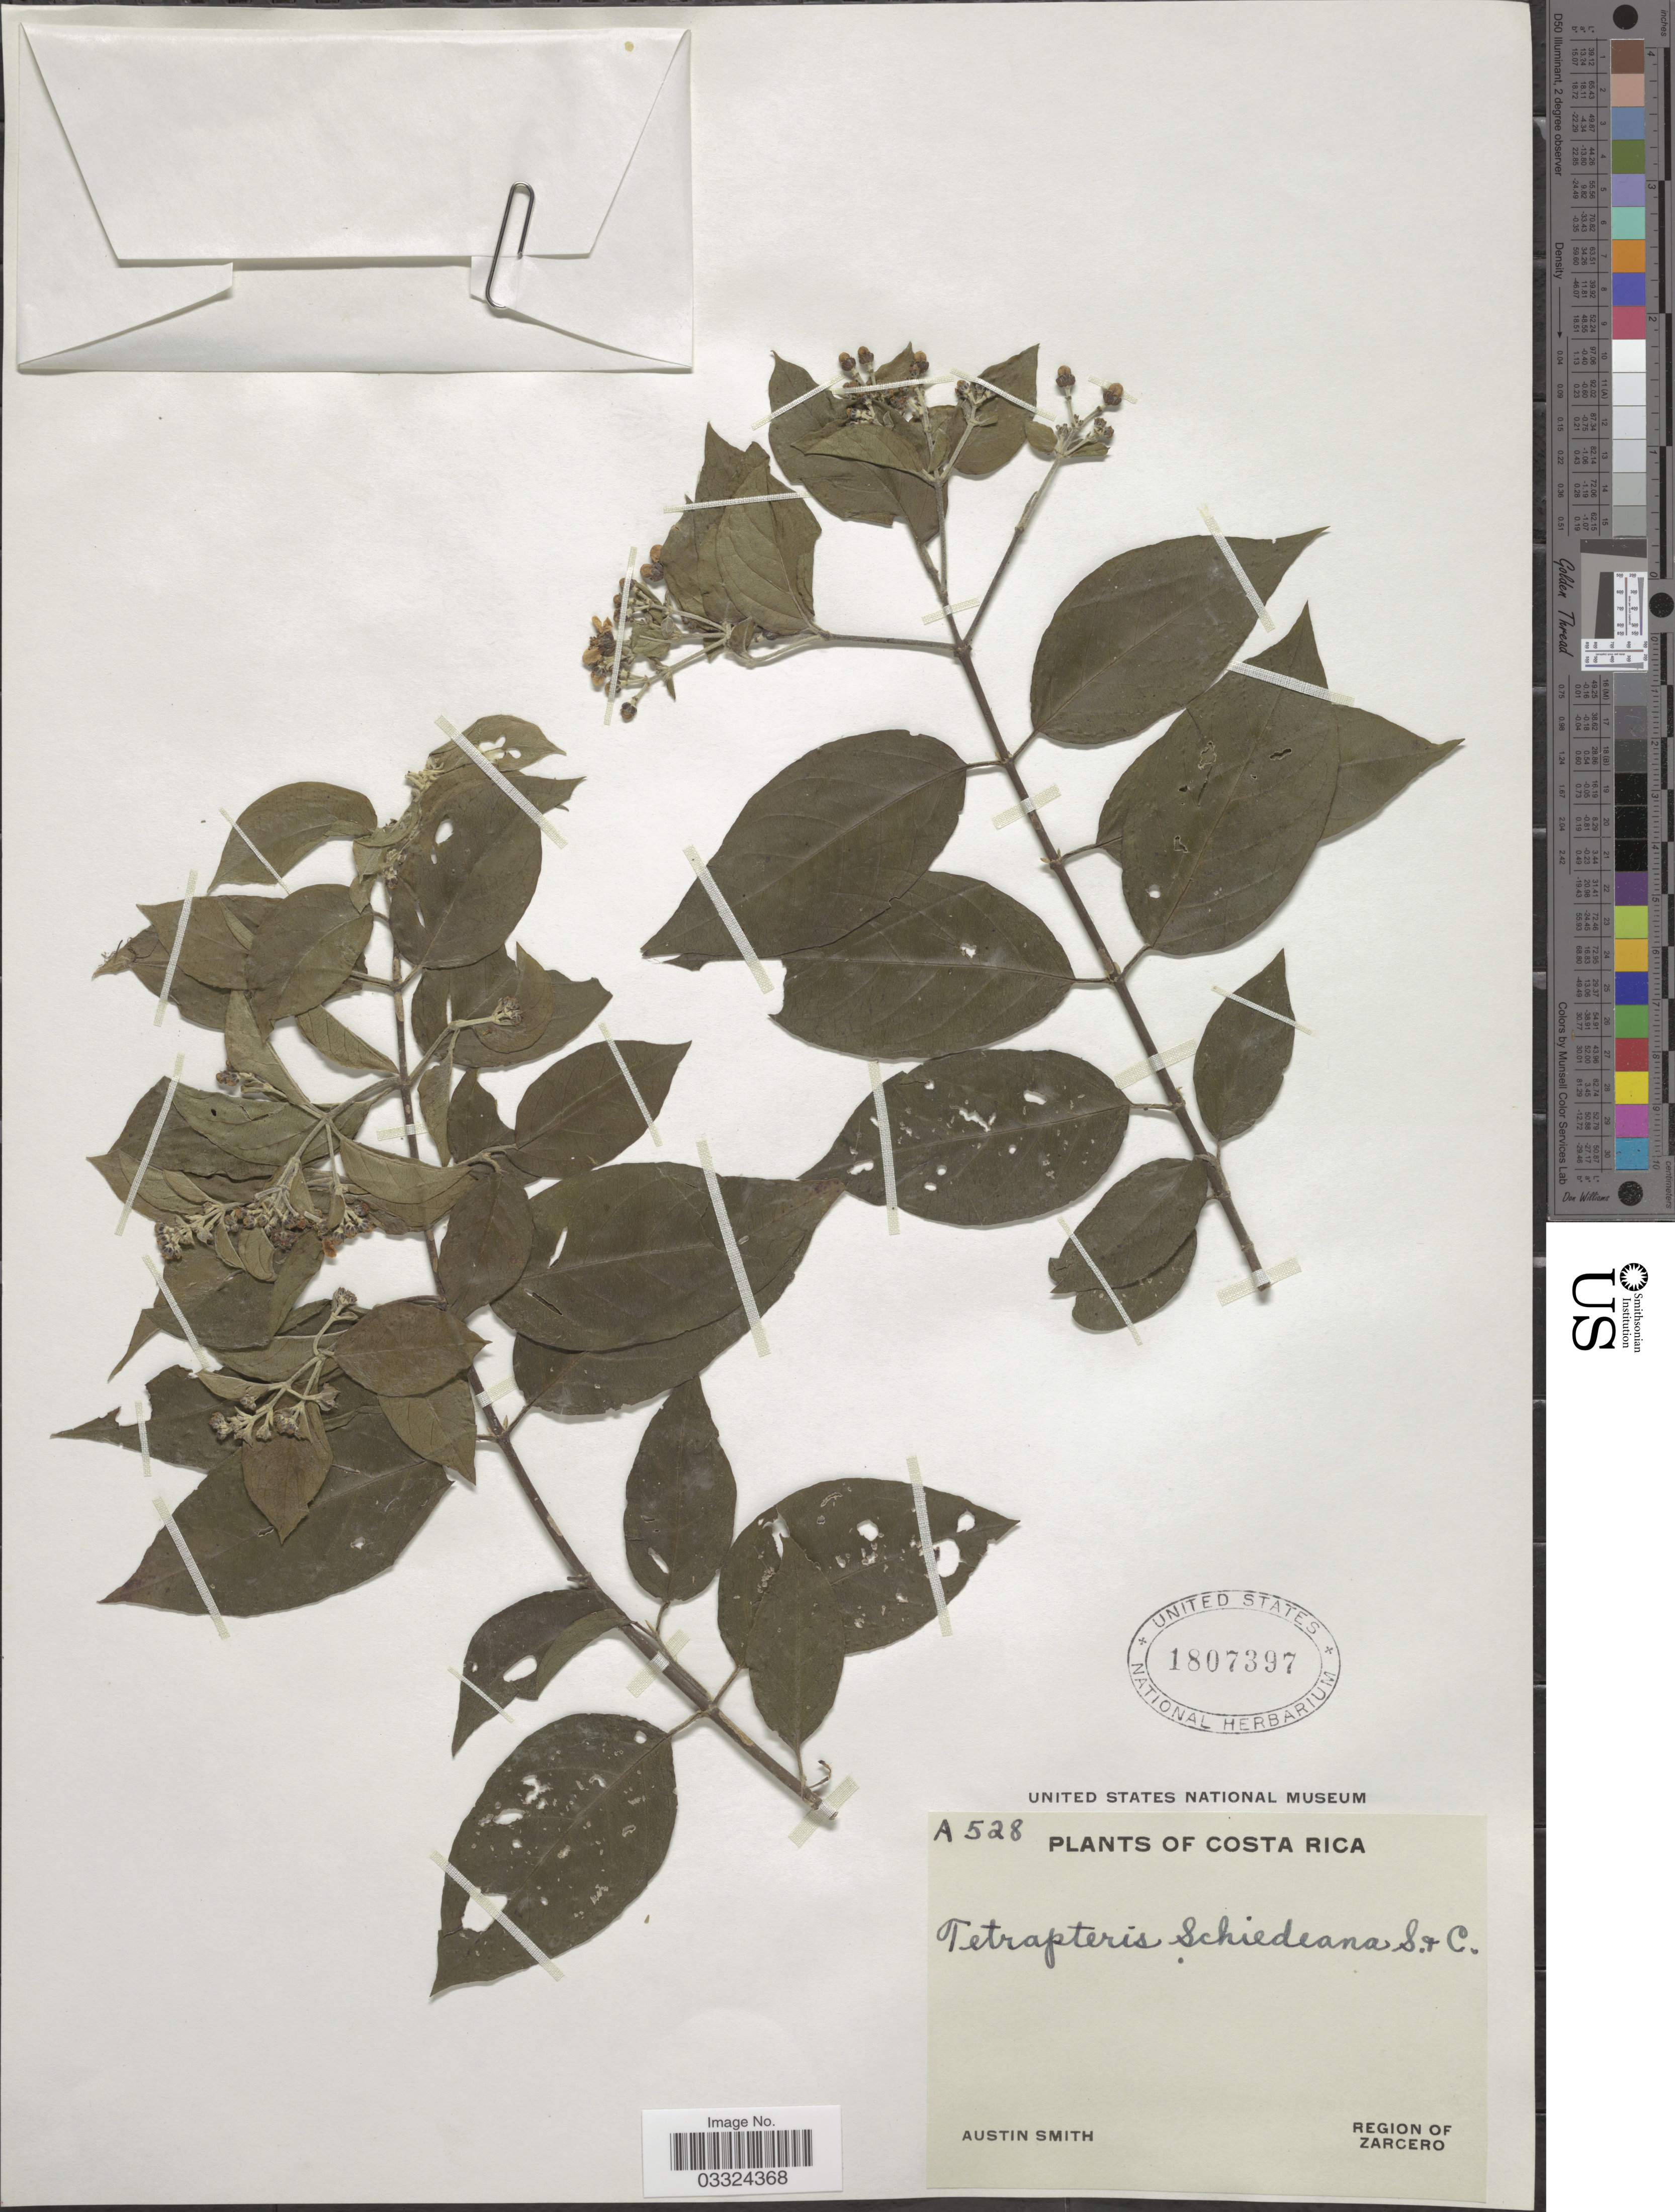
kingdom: Plantae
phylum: Tracheophyta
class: Magnoliopsida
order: Malpighiales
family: Malpighiaceae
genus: Tetrapterys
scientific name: Tetrapterys schiedeana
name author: Schltdl. & Cham.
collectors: Aust P. Smith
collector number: A528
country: Costa Rica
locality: Region of Zarcero.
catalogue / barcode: US 1807397